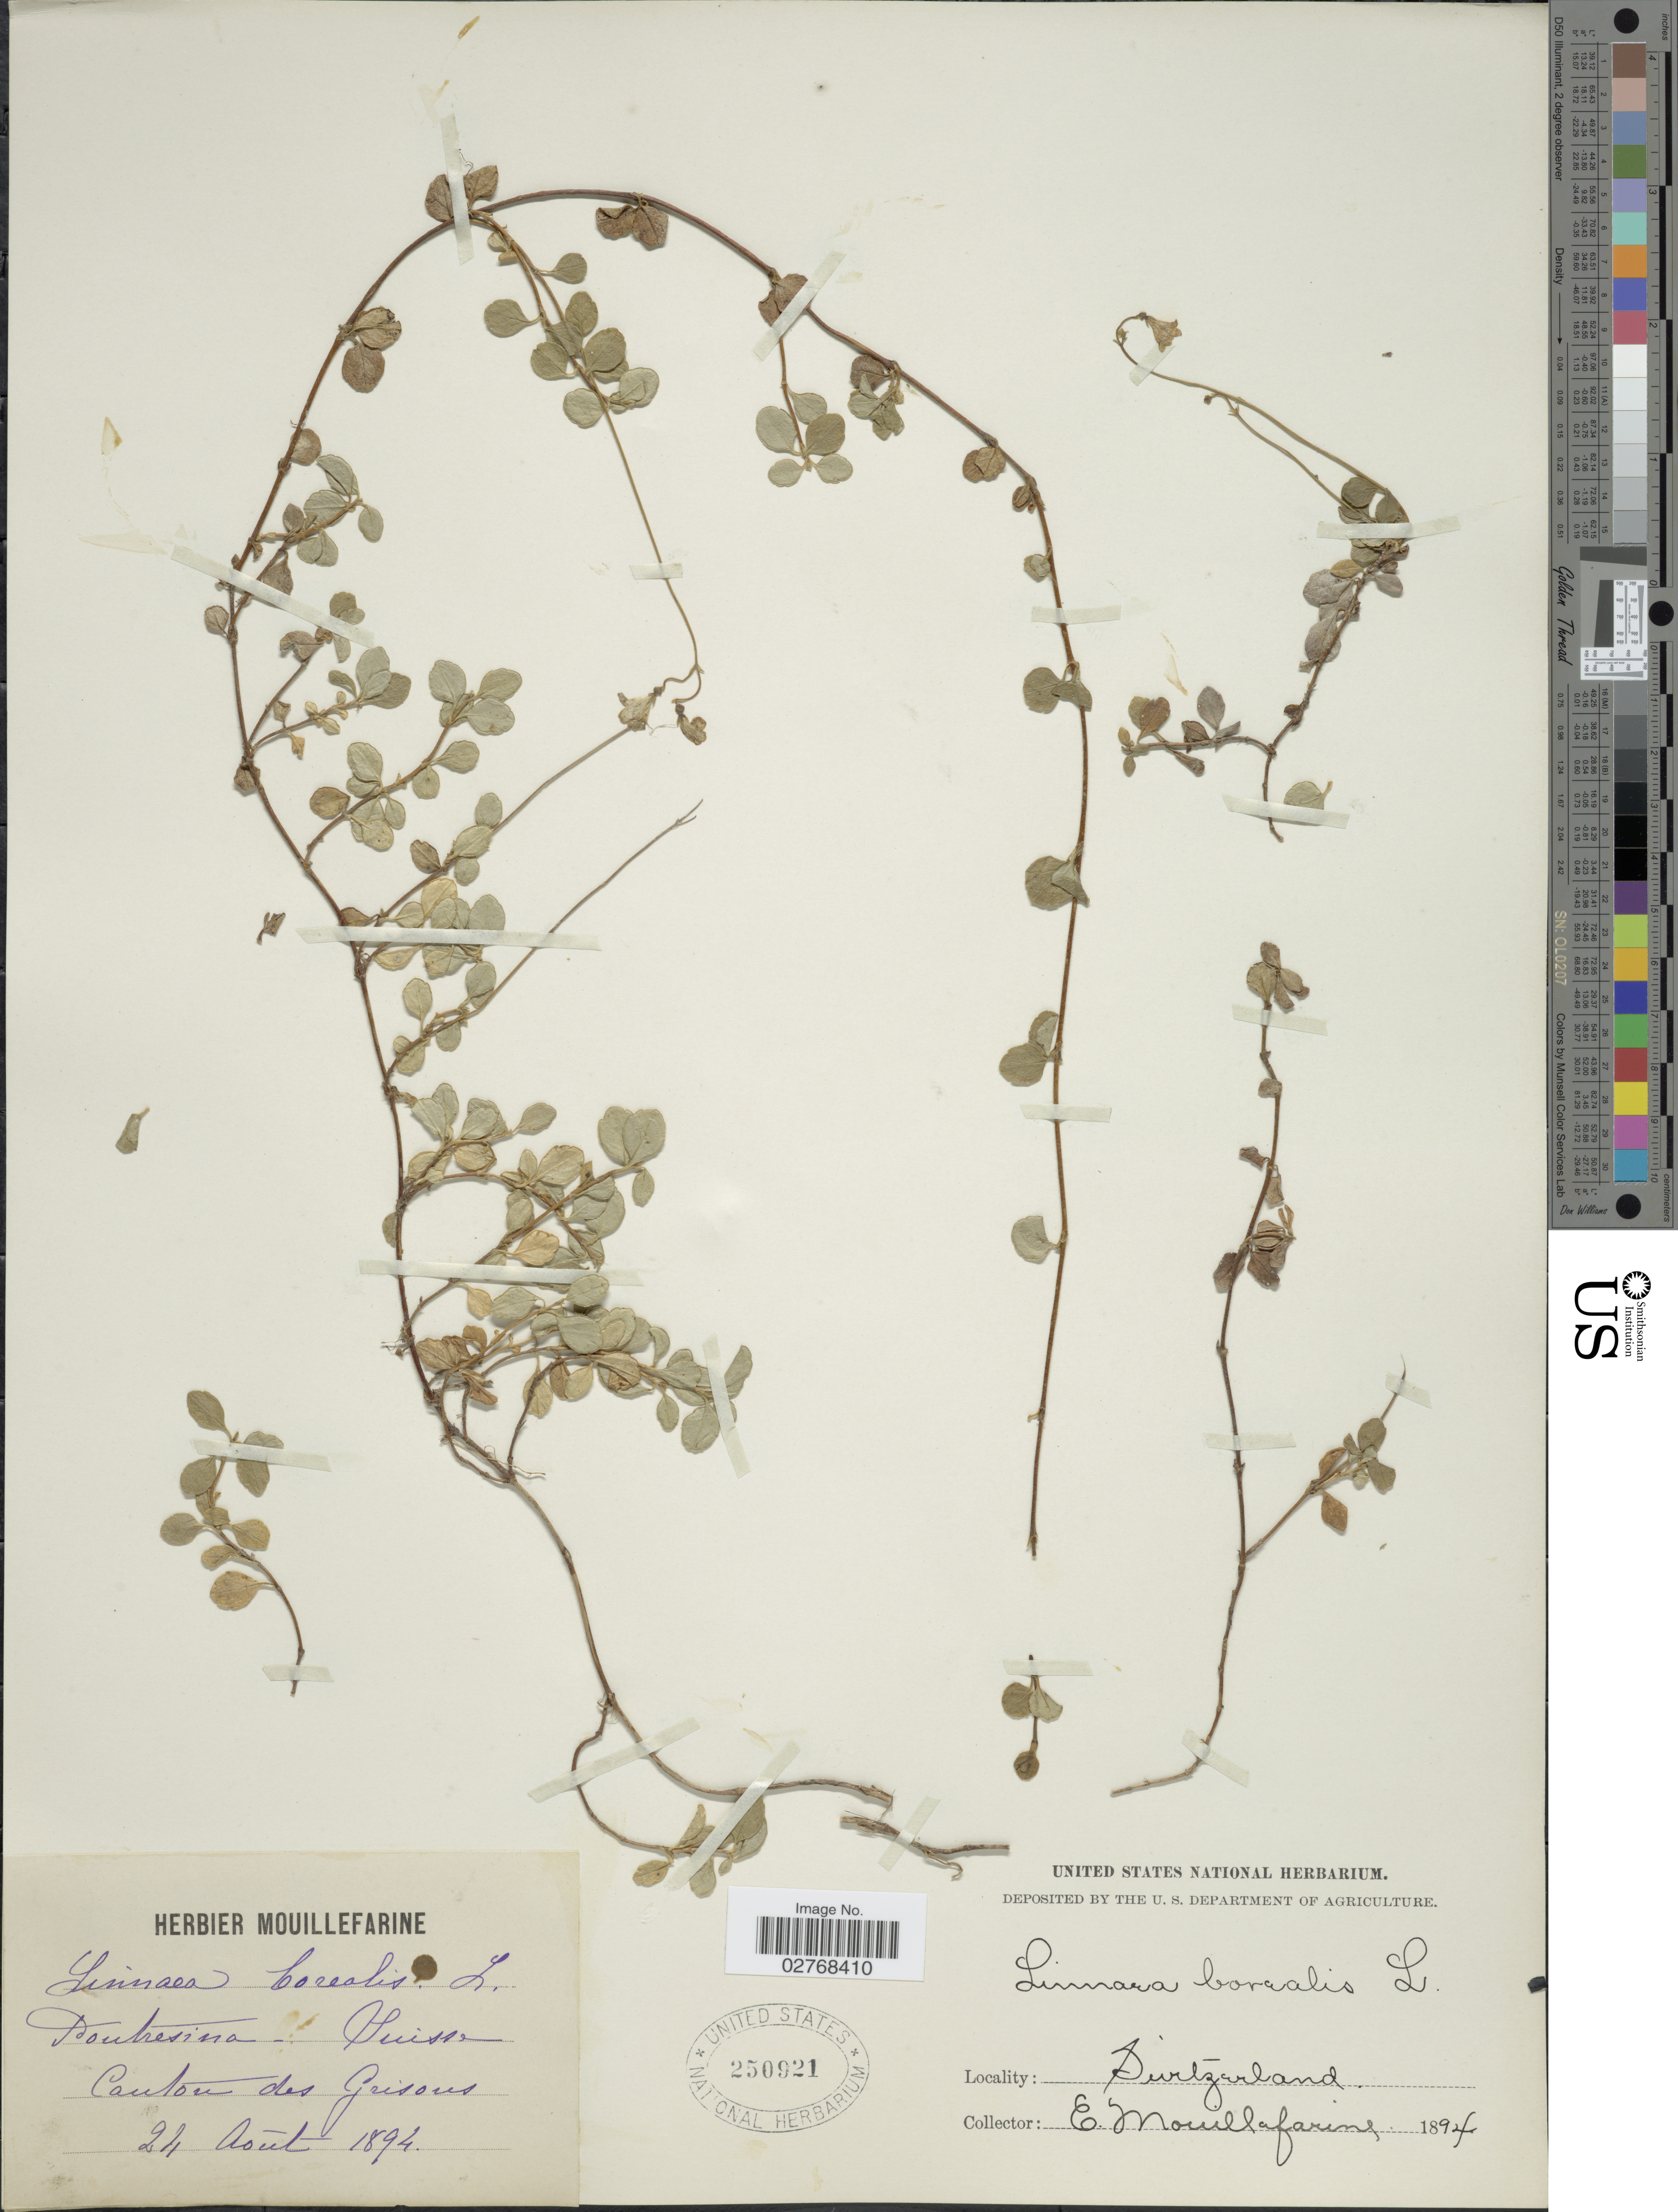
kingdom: Plantae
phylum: Tracheophyta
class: Magnoliopsida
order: Dipsacales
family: Caprifoliaceae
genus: Linnaea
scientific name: Linnaea borealis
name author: L.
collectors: E. Mouillefarine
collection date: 1894-08-24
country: Switzerland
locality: Pontresina. Suisse. Canton des Grisons.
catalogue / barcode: US 250921